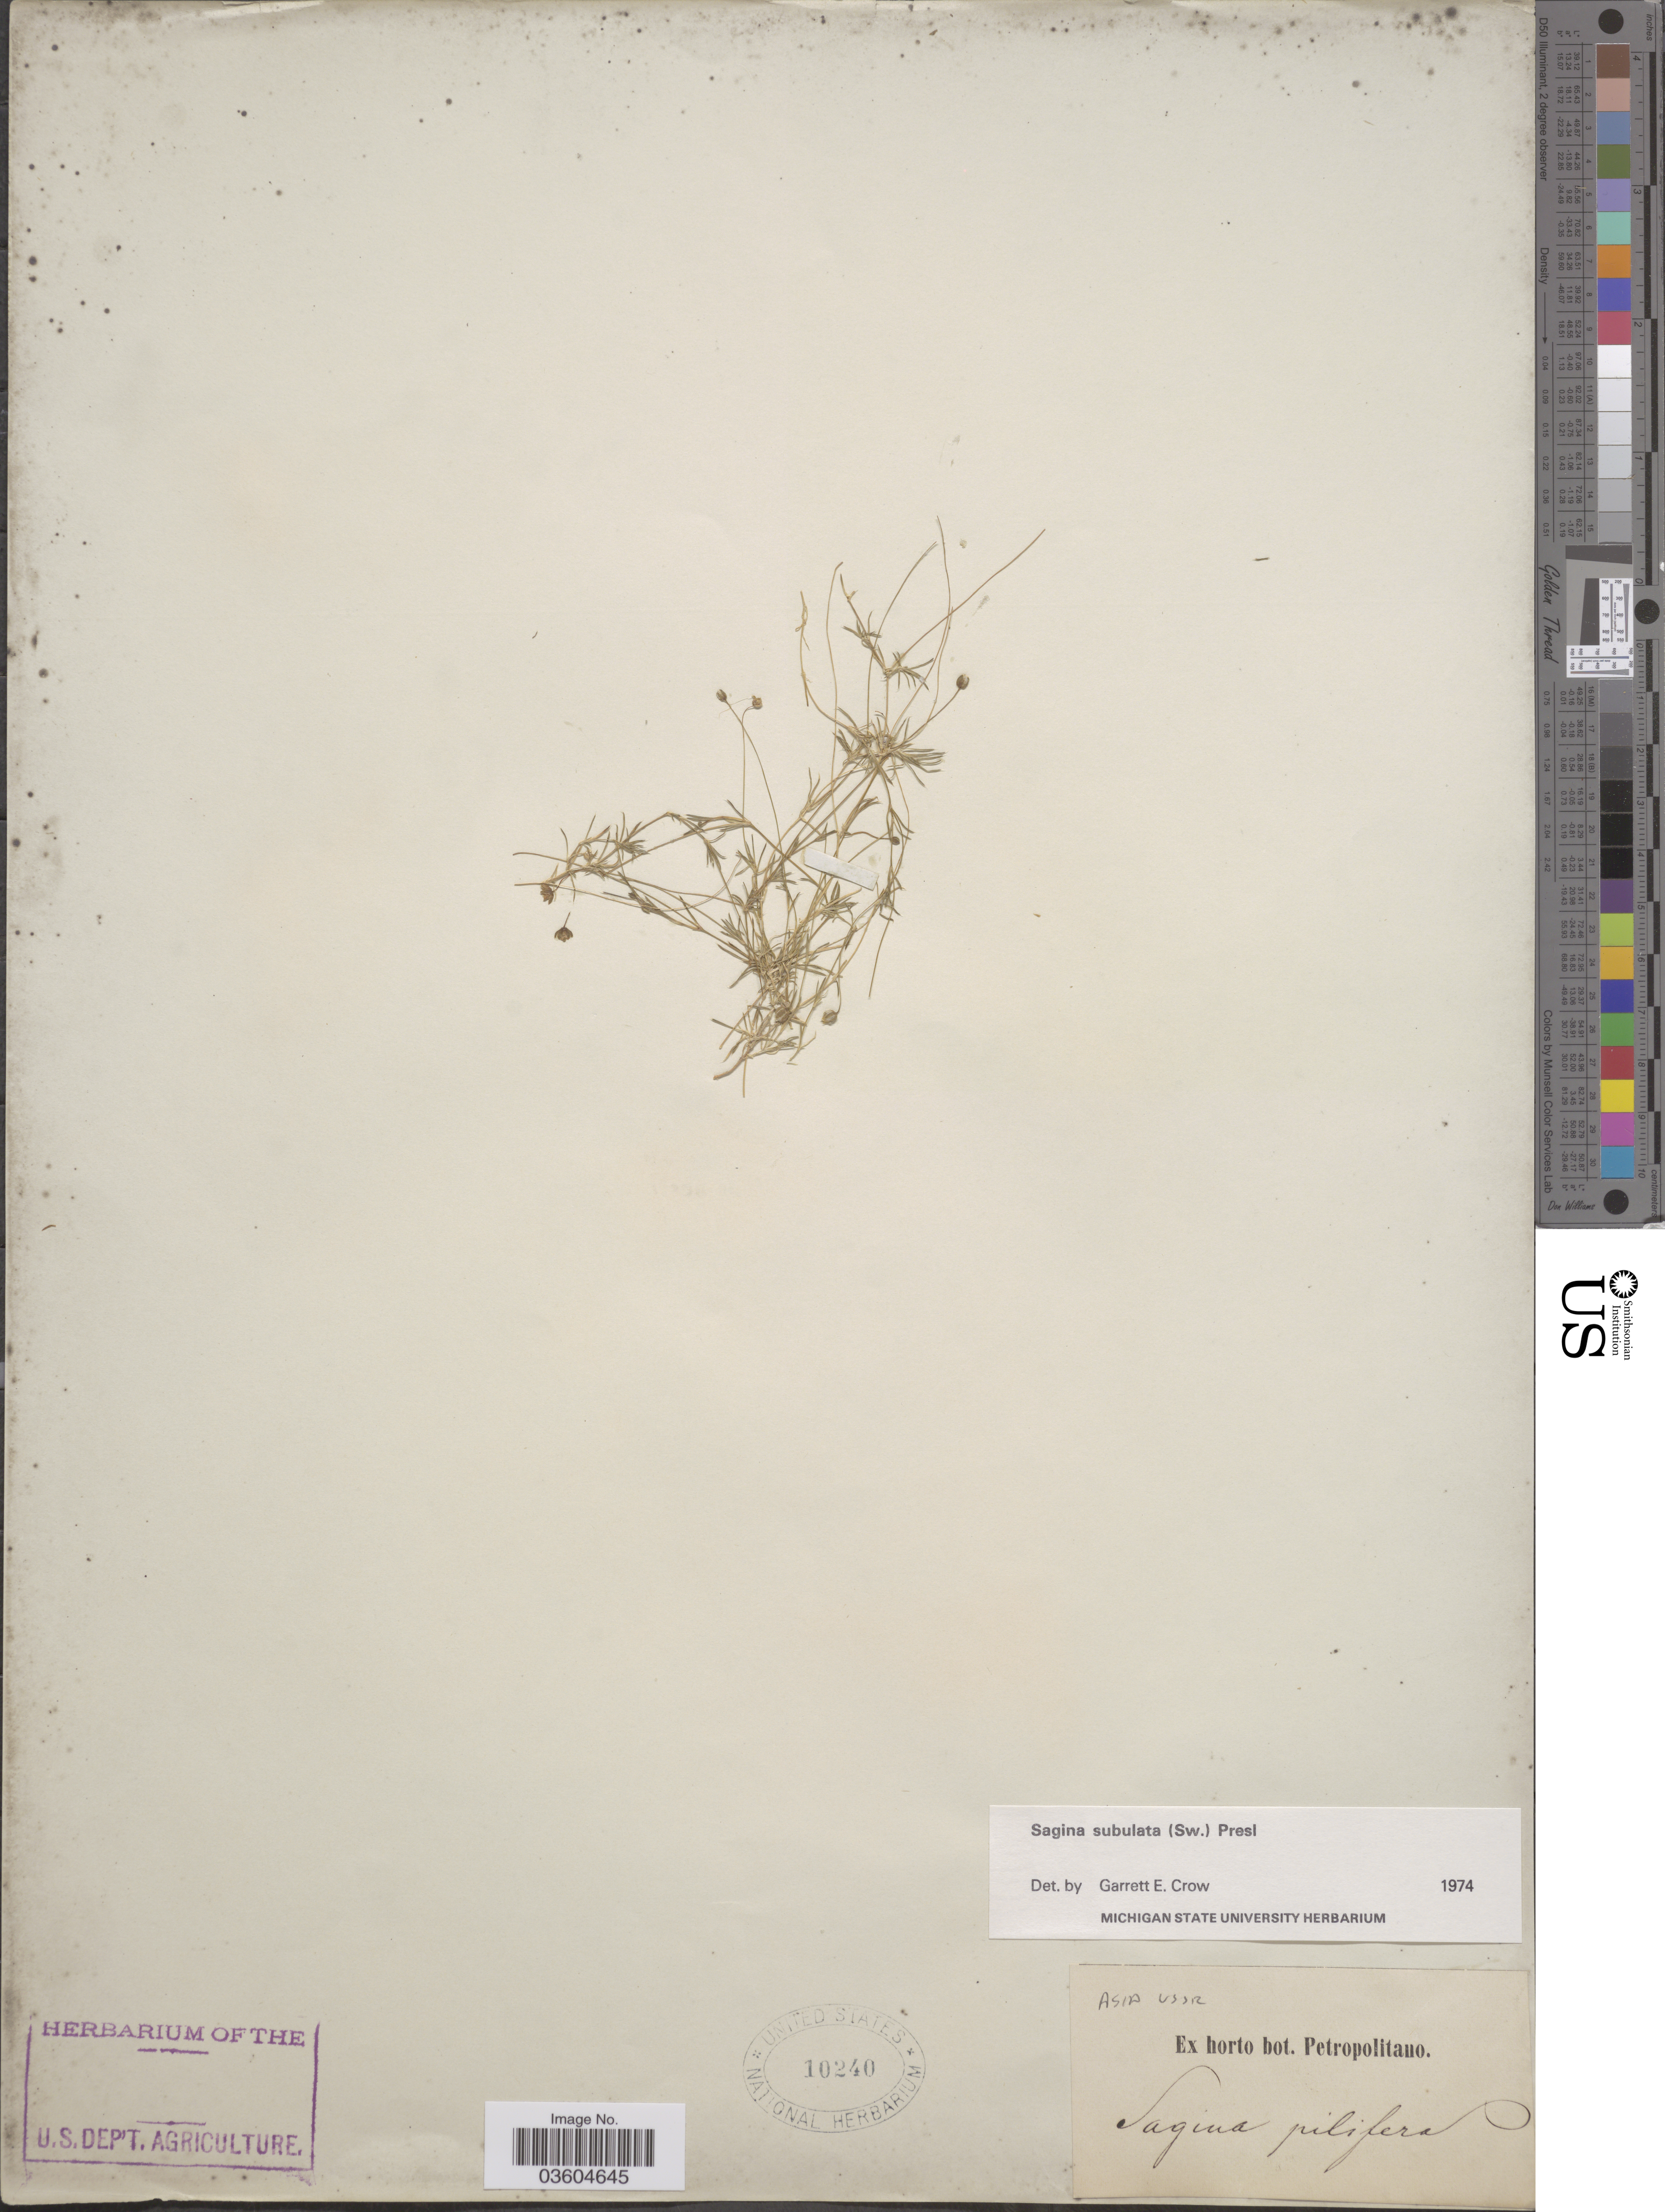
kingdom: Plantae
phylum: Tracheophyta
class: Magnoliopsida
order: Caryophyllales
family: Caryophyllaceae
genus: Sagina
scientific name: Sagina subulata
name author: (Sw.) C. Presl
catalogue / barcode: US 10240